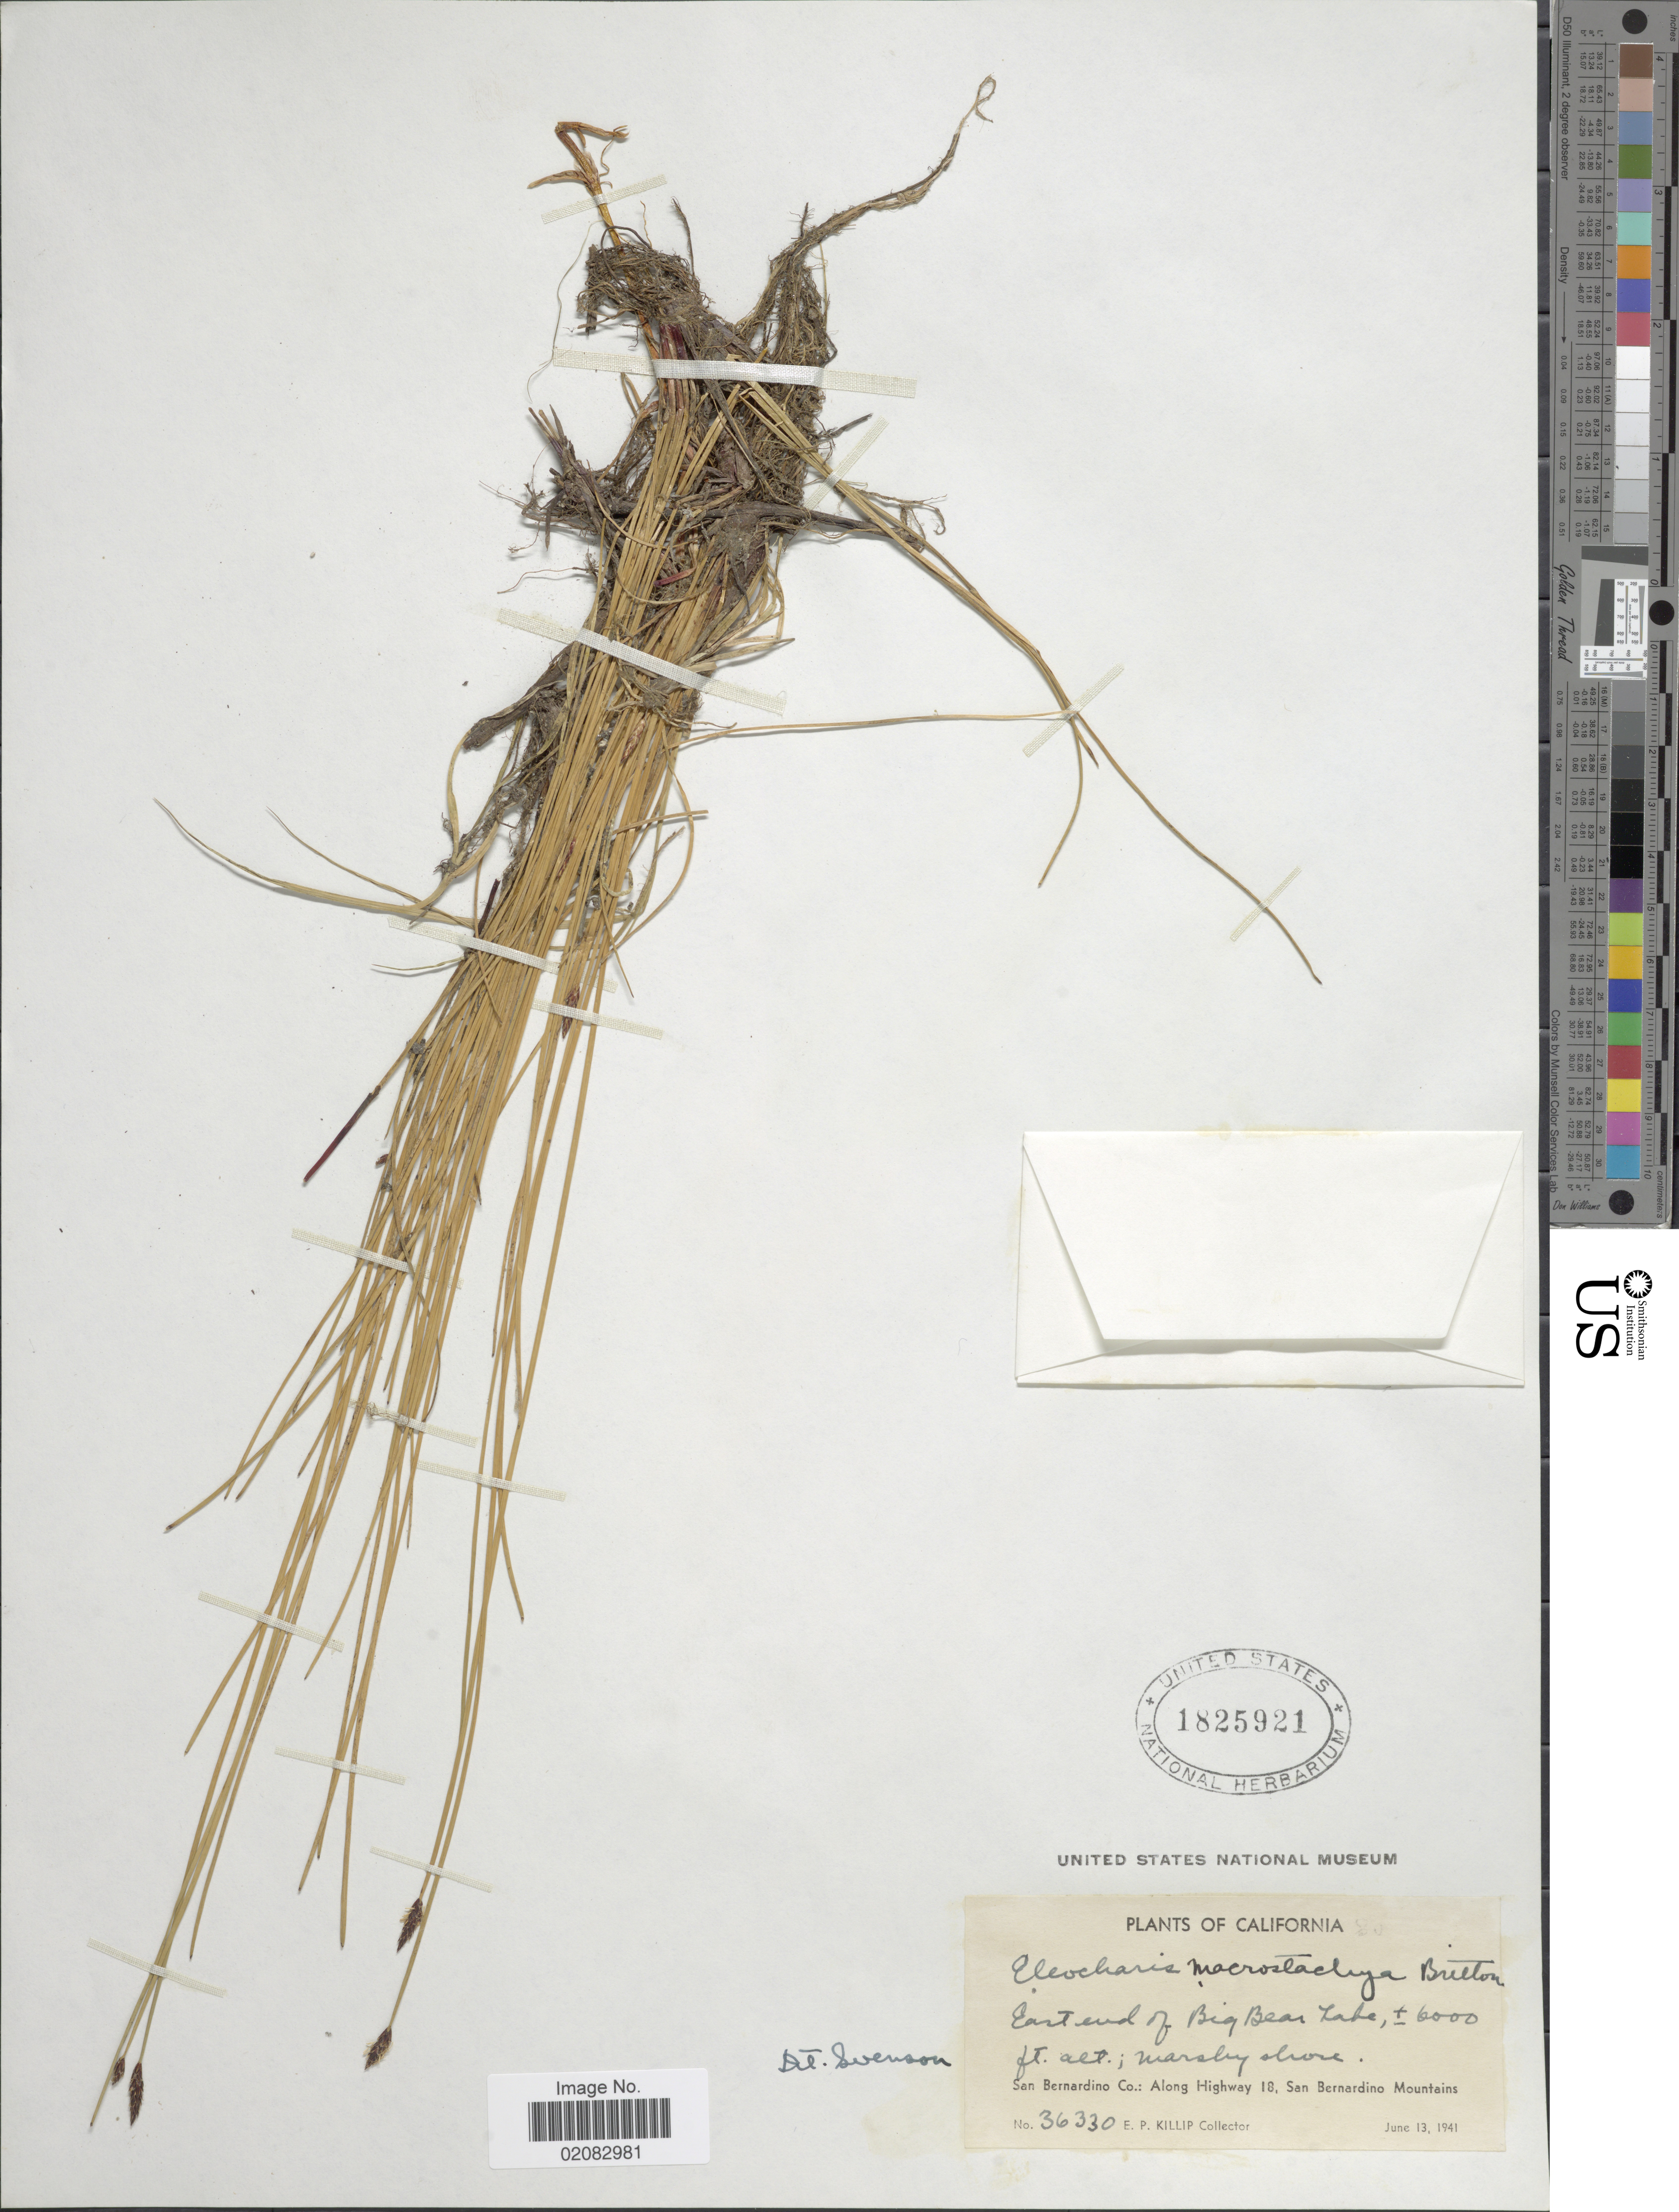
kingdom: Plantae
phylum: Tracheophyta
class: Liliopsida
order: Poales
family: Cyperaceae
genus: Eleocharis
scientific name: Eleocharis macrostachya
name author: Britton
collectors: E. P. Killip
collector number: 36330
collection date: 1941-06-13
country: United States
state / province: California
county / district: San Bernardino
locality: East end of Big Bear Lake, San Bernardino Co: Along Highway 18, San Bernardino Mountains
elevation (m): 1829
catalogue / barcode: US 1825921